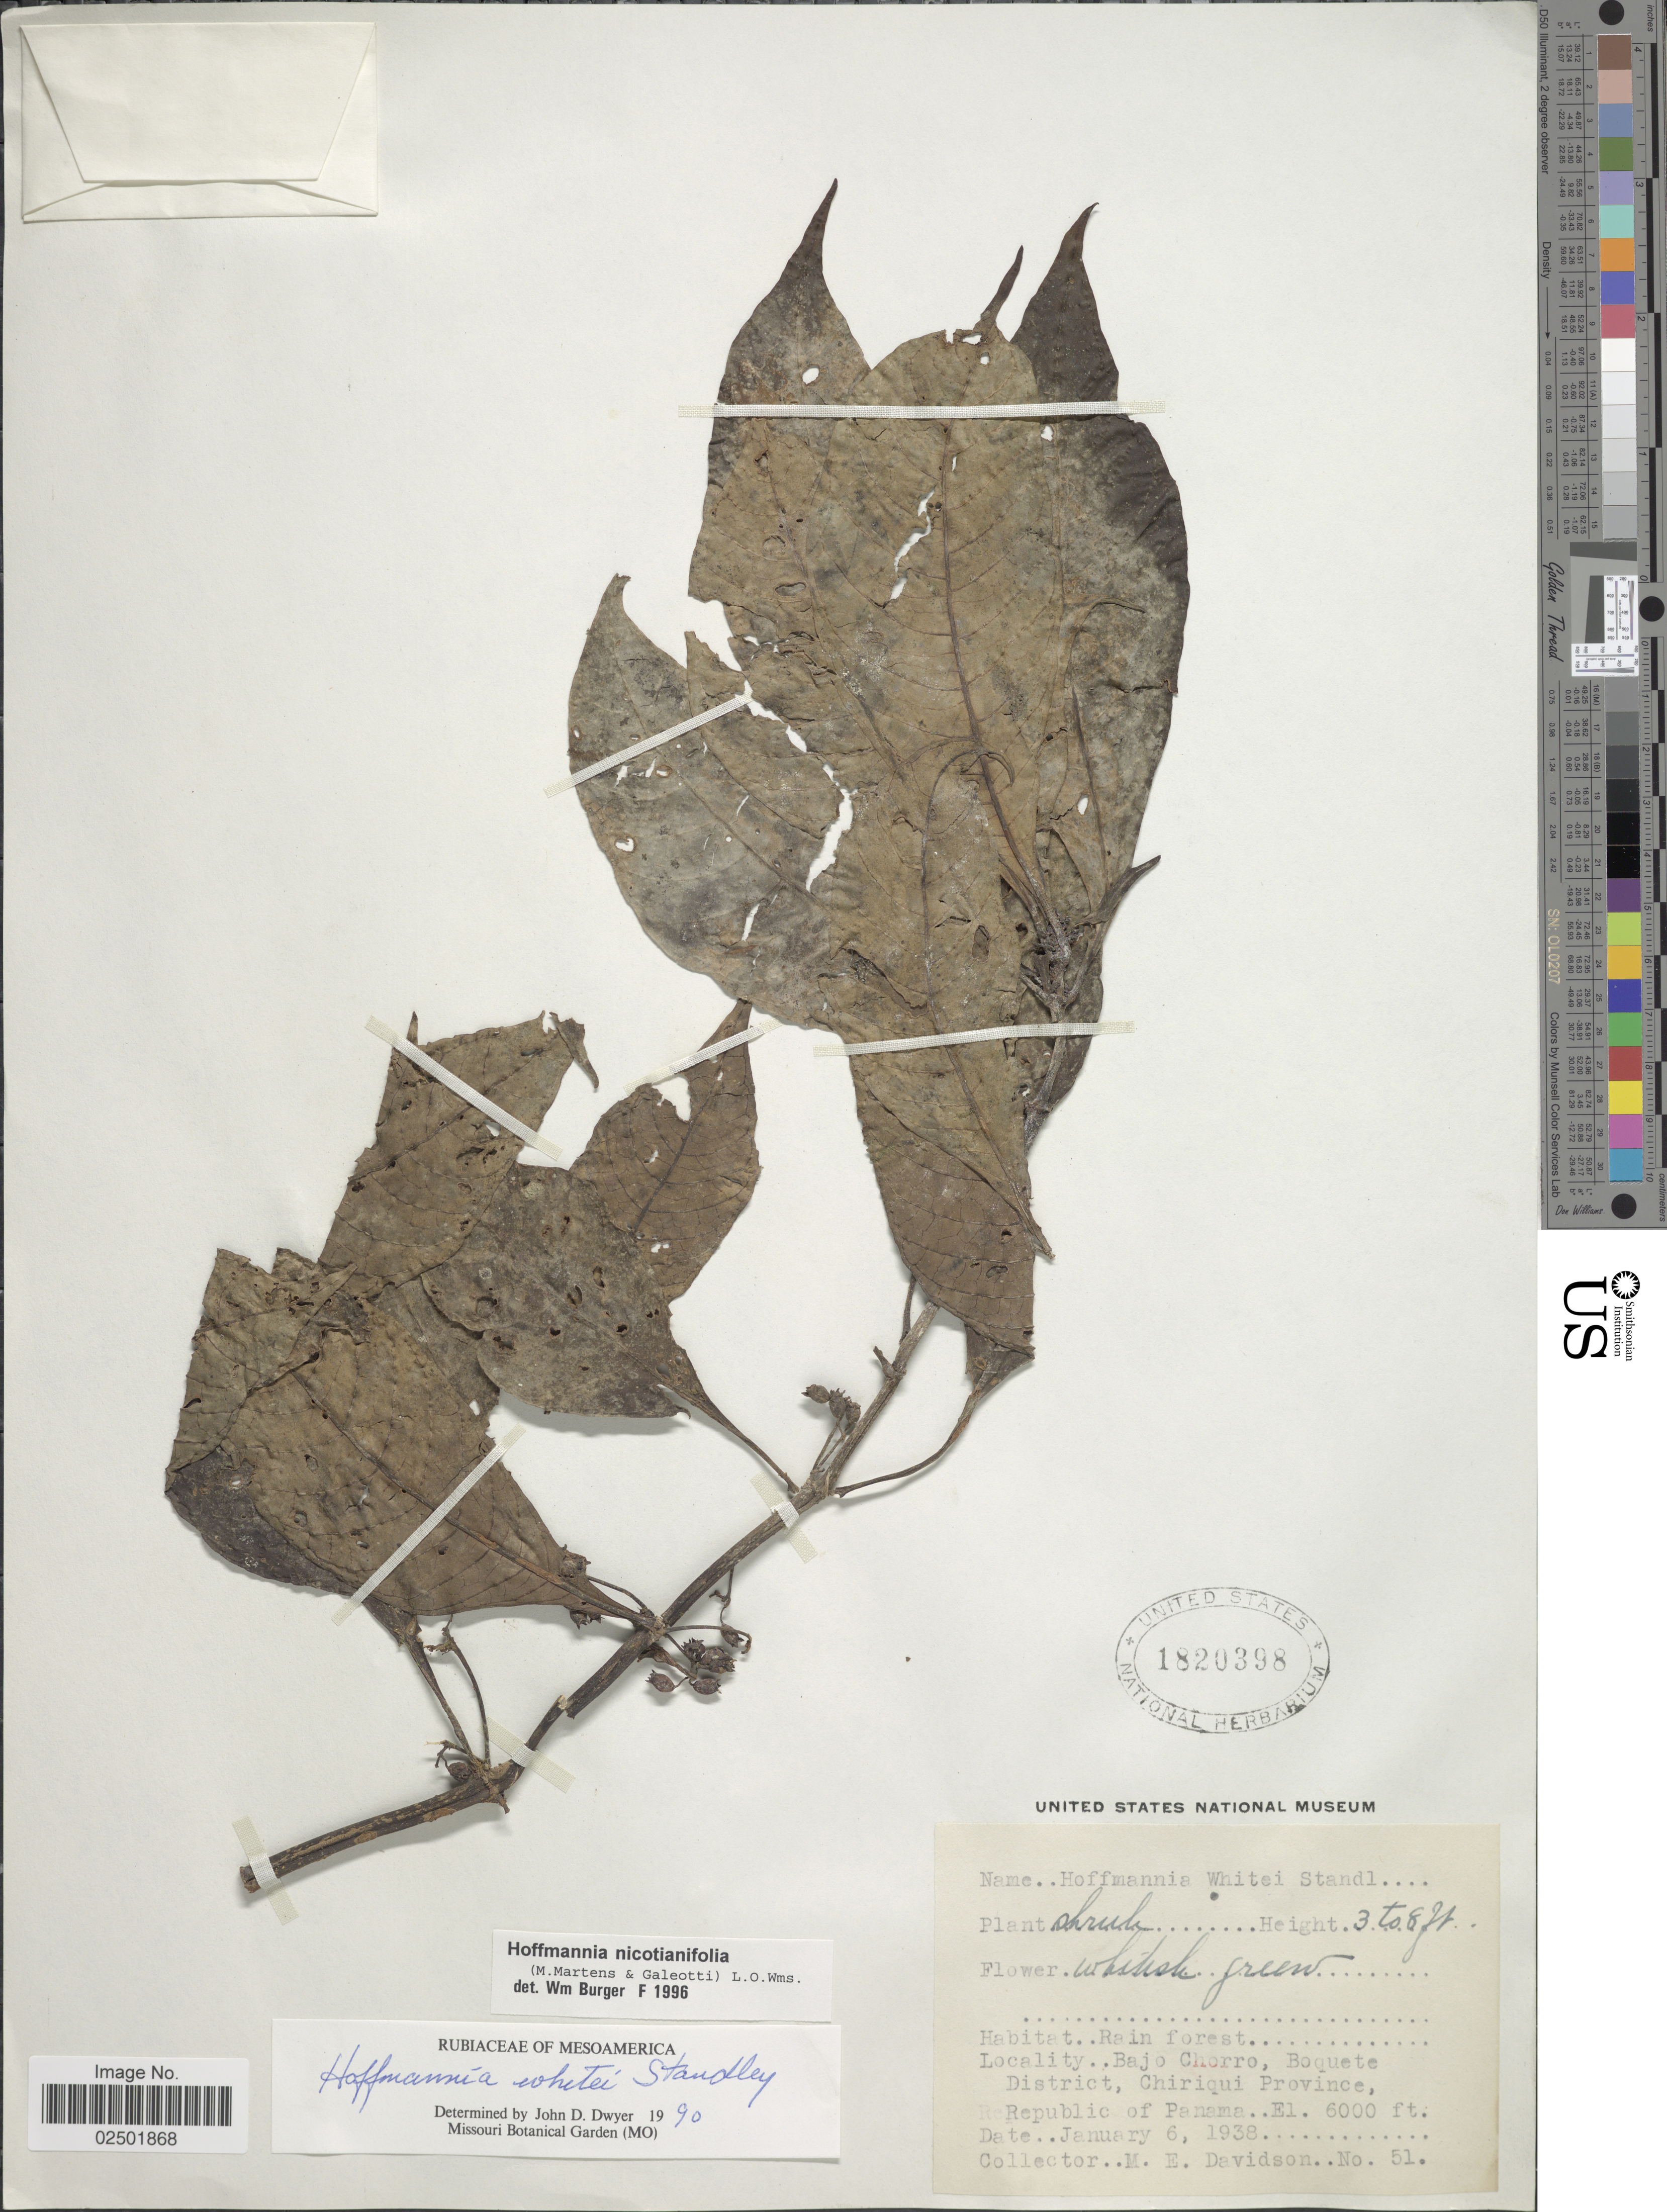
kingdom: Plantae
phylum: Tracheophyta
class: Magnoliopsida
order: Gentianales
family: Rubiaceae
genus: Hoffmannia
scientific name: Hoffmannia nicotianifolia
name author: (M. Martens & Galeoti) L.O. Williams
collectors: M. E. Davidson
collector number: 51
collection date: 1938-01-06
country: Panama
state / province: Chiriqui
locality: Rain forest, Bajo Chorro, Boquete District, Republic of Panama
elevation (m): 1829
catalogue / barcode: US 1820398